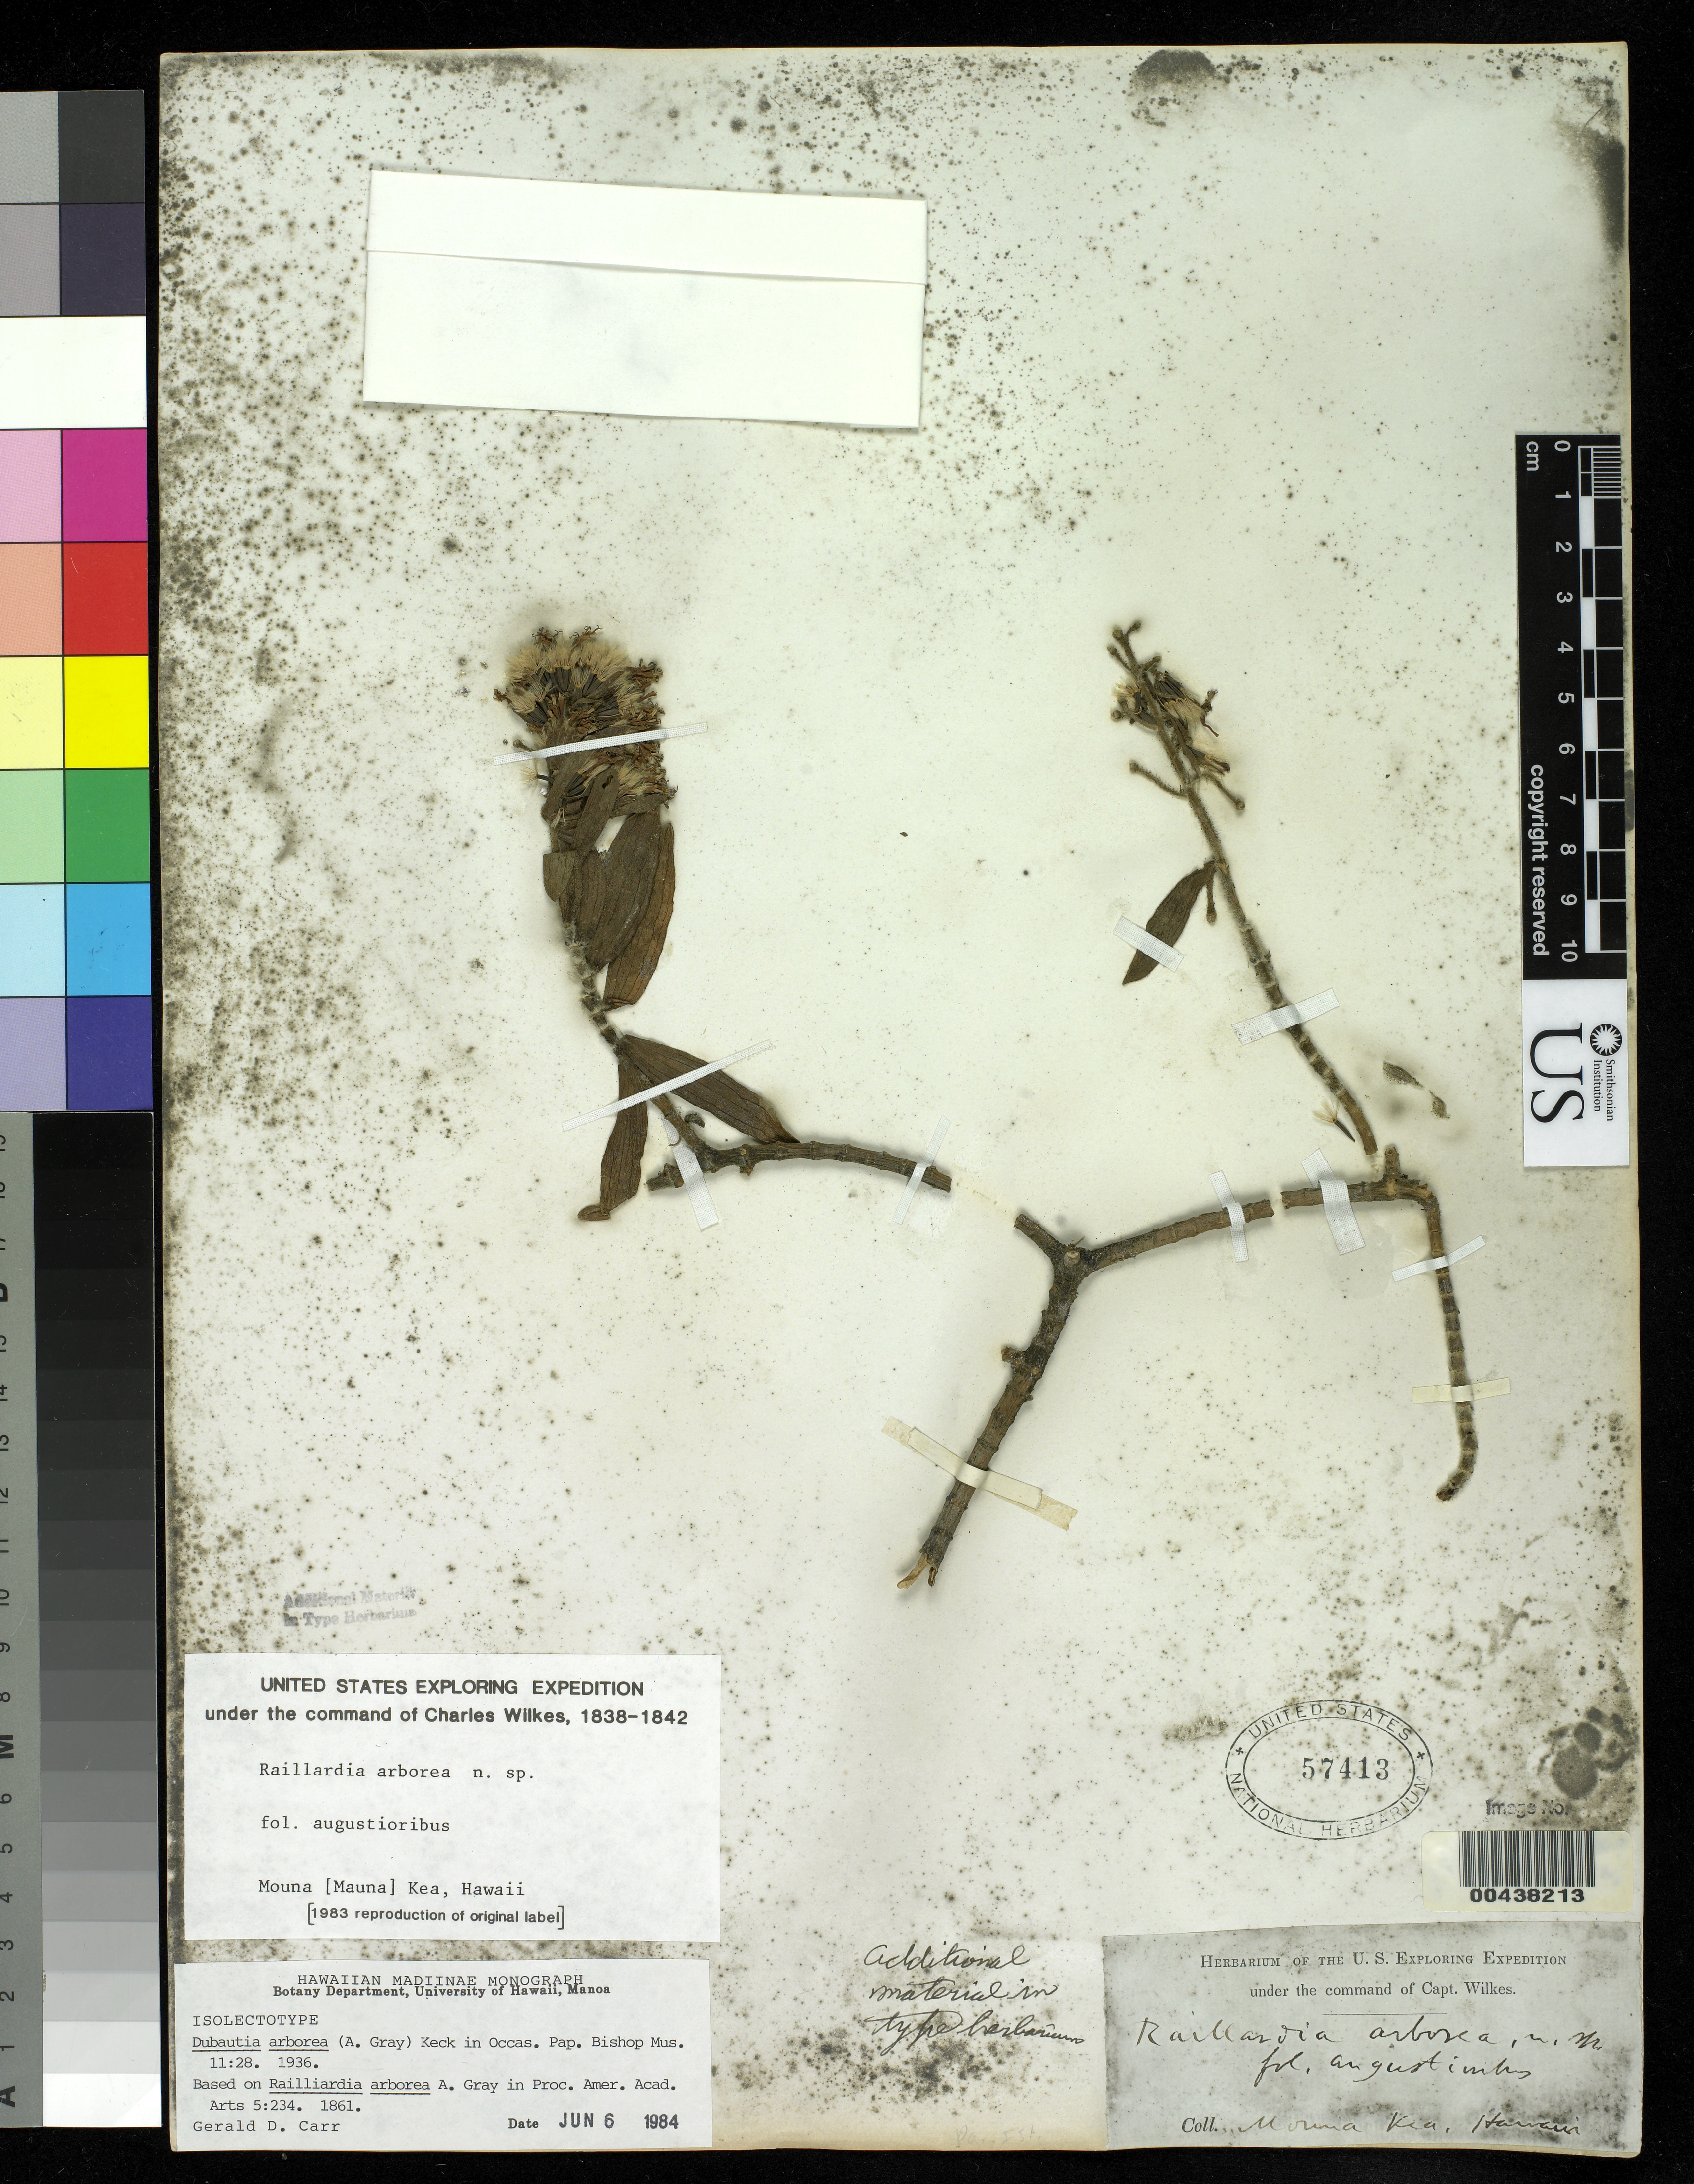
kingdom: Plantae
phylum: Tracheophyta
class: Magnoliopsida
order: Asterales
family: Asteraceae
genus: Dubautia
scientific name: Dubautia arborea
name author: (A. Gray) D.D. Keck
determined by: Carr, G. D.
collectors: Wilkes Explor. Exped.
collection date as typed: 1838 to -- --- 1842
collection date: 1838/1842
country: United States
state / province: Hawaii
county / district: Hawaii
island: Hawaii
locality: Mouna [Mauna] Kea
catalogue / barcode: US 57413